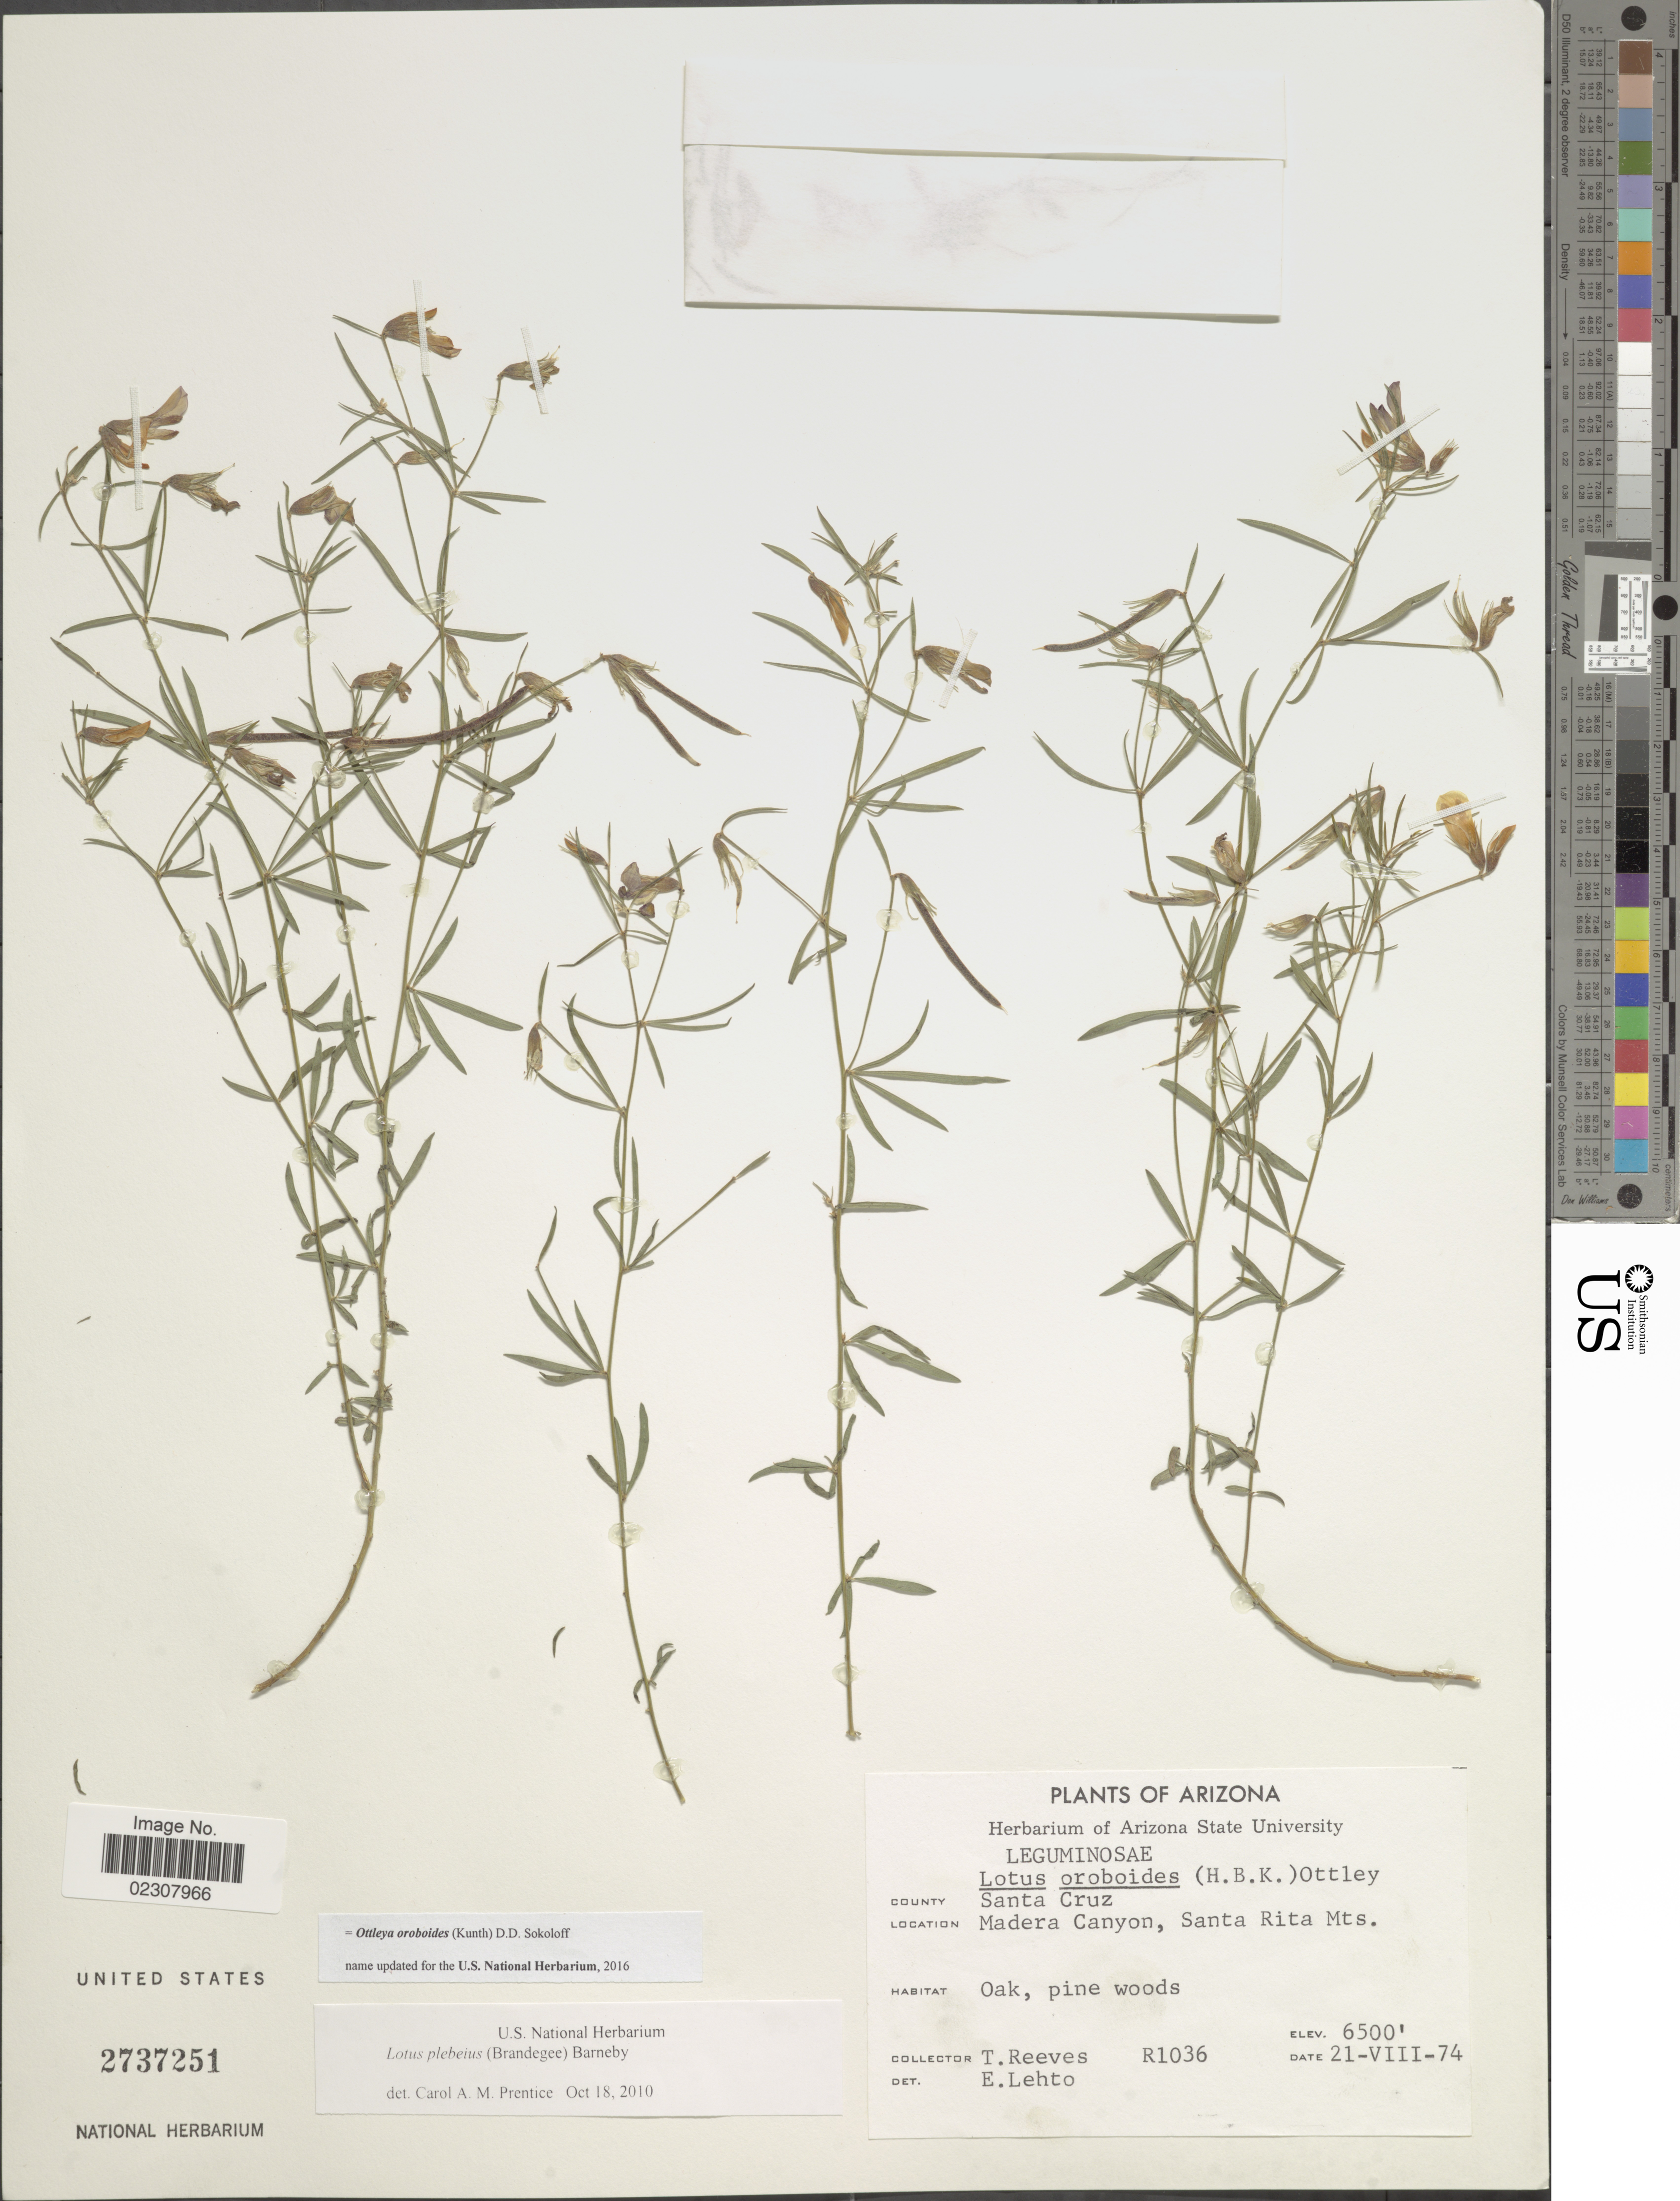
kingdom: Plantae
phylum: Tracheophyta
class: Magnoliopsida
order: Fabales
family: Fabaceae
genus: Ottleya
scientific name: Ottleya oroboides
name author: (Kunth) D.D. Sokoloff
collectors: T. Reeves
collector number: R1036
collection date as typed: Transcribed d/m/y: 21/8/74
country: United States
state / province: Arizona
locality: Santa Cruz, Madera Canyon, Santa Rita Mts, Oak, pine woods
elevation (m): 1981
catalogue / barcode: US 2737251